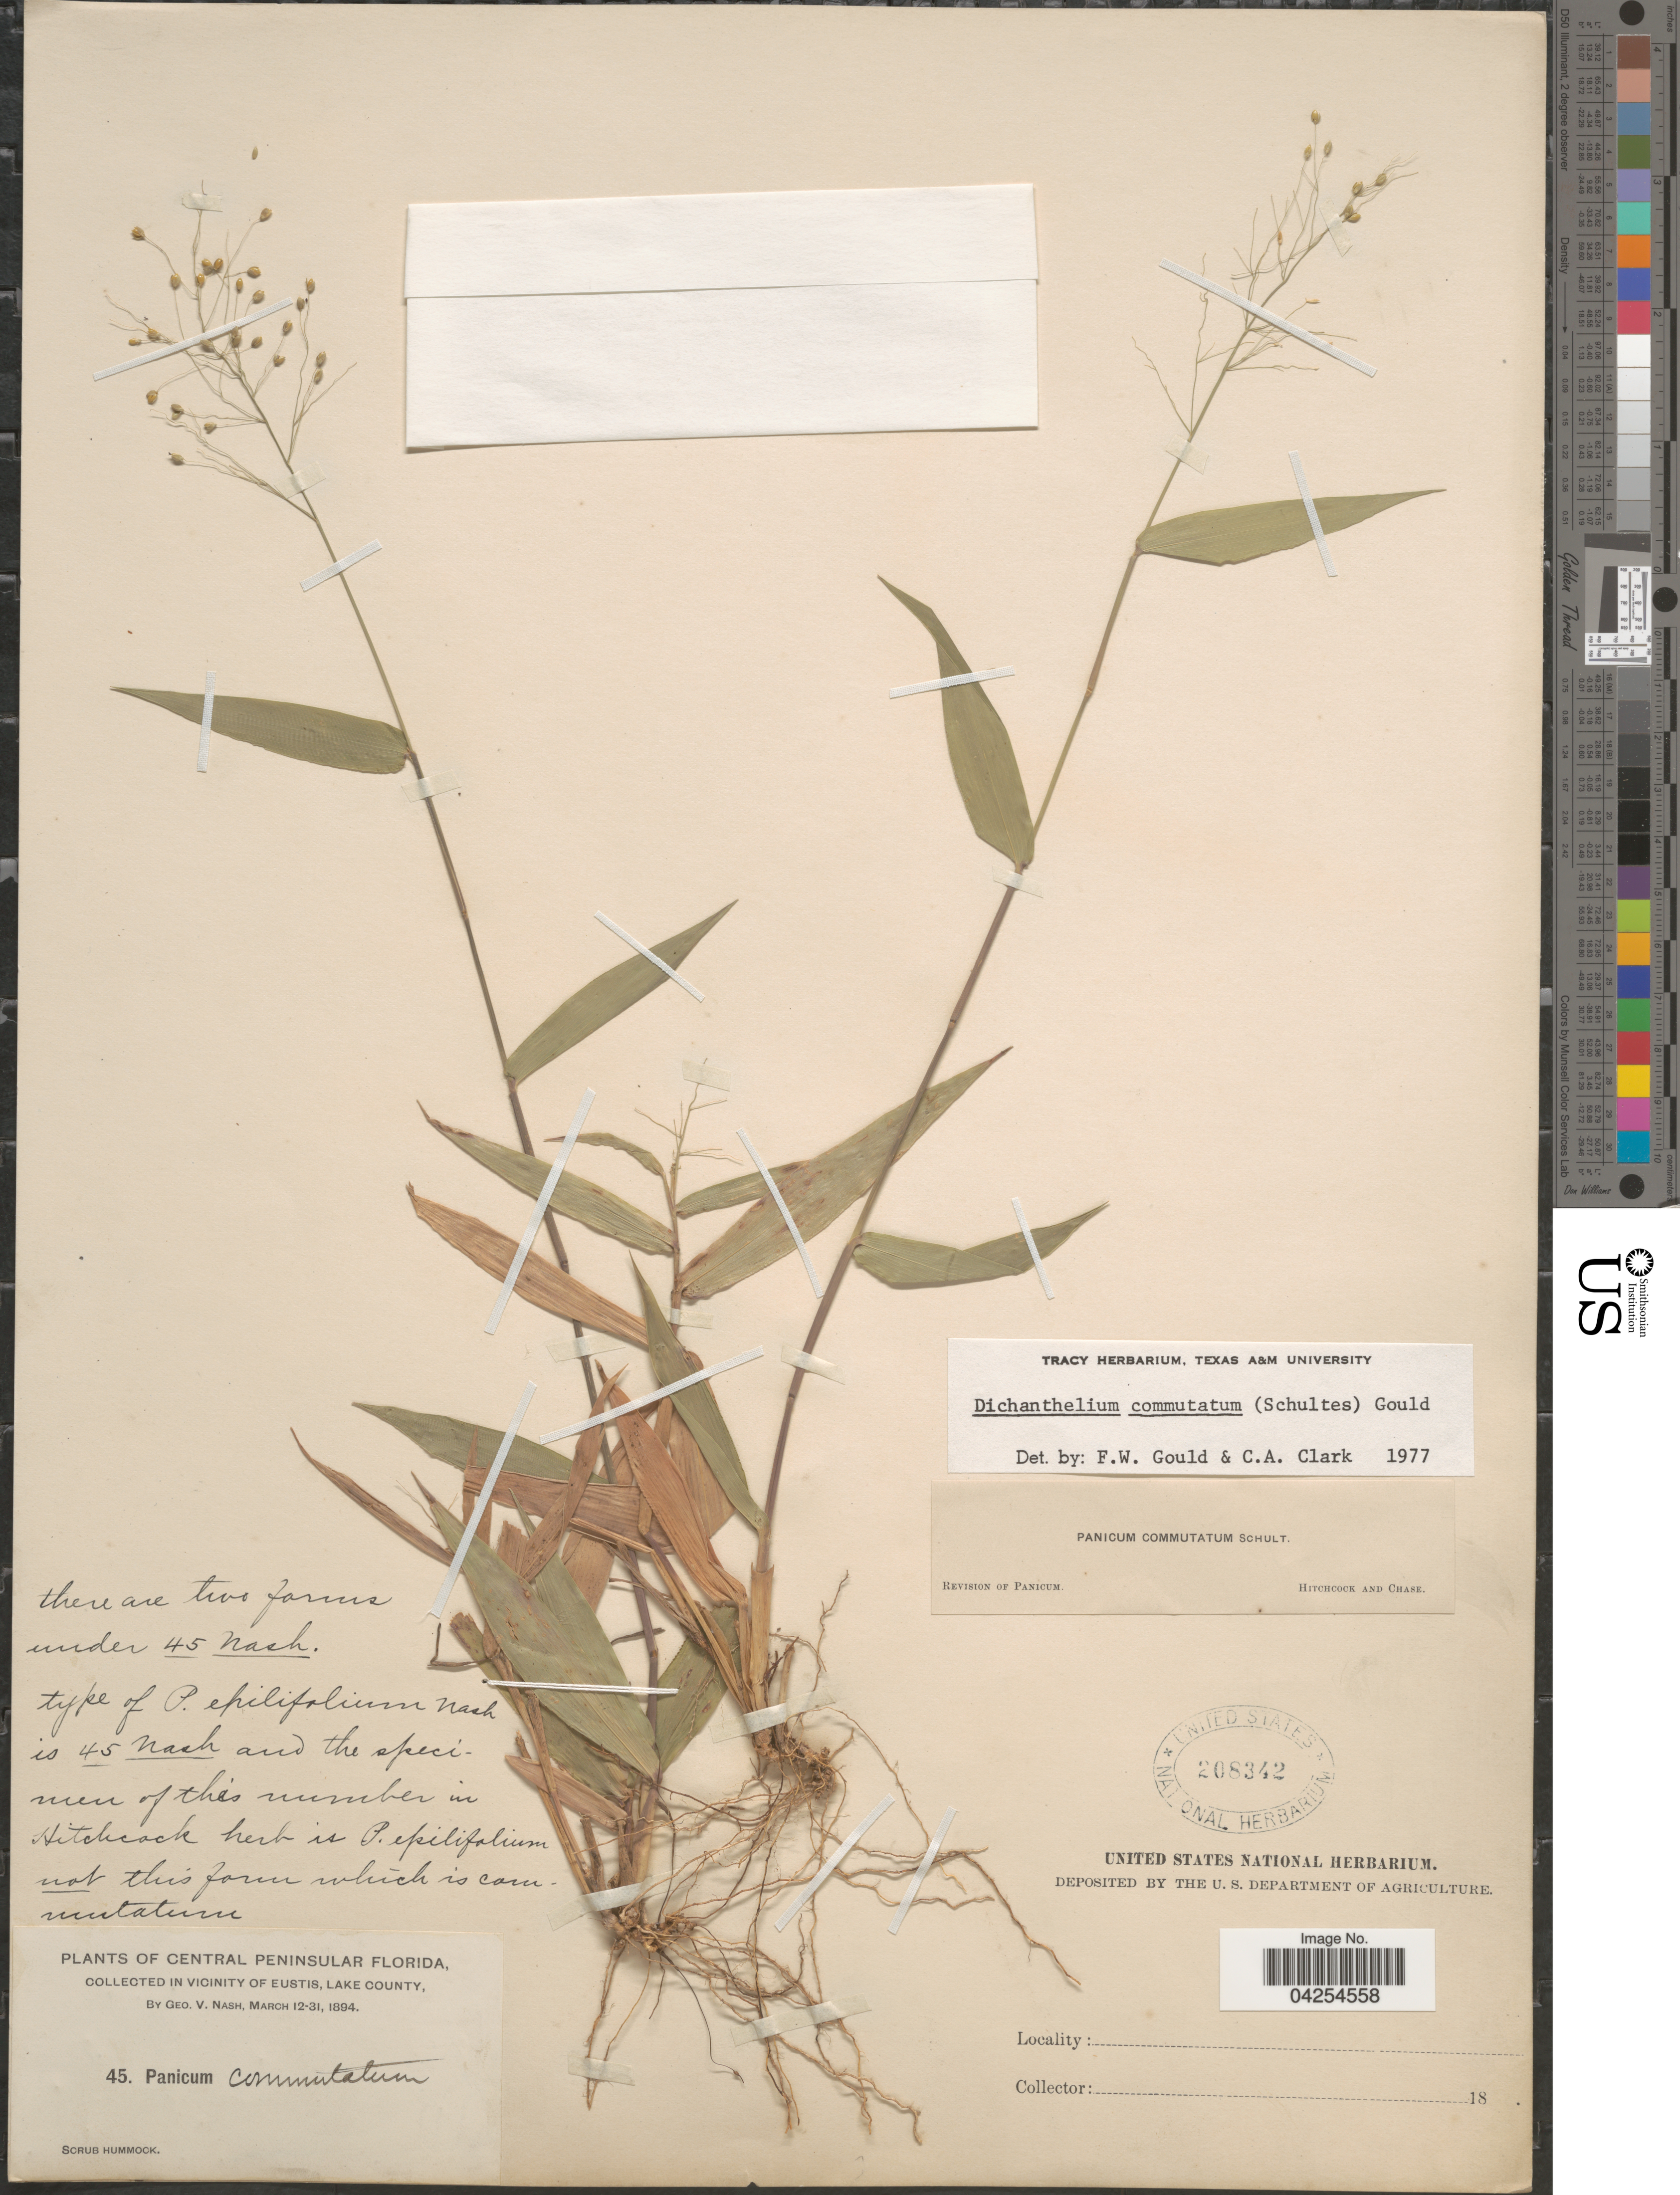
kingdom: Plantae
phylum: Tracheophyta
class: Liliopsida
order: Poales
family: Poaceae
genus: Dichanthelium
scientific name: Dichanthelium commutatum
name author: (Schult.) Gould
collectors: G. V. Nash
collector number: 45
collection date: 1894-03-12/1894-03-31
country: United States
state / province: Florida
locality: Central Peninsular Florida. In Vicinity Of Eustis, Lake County. Scrub Hammock.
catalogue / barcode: US 208342